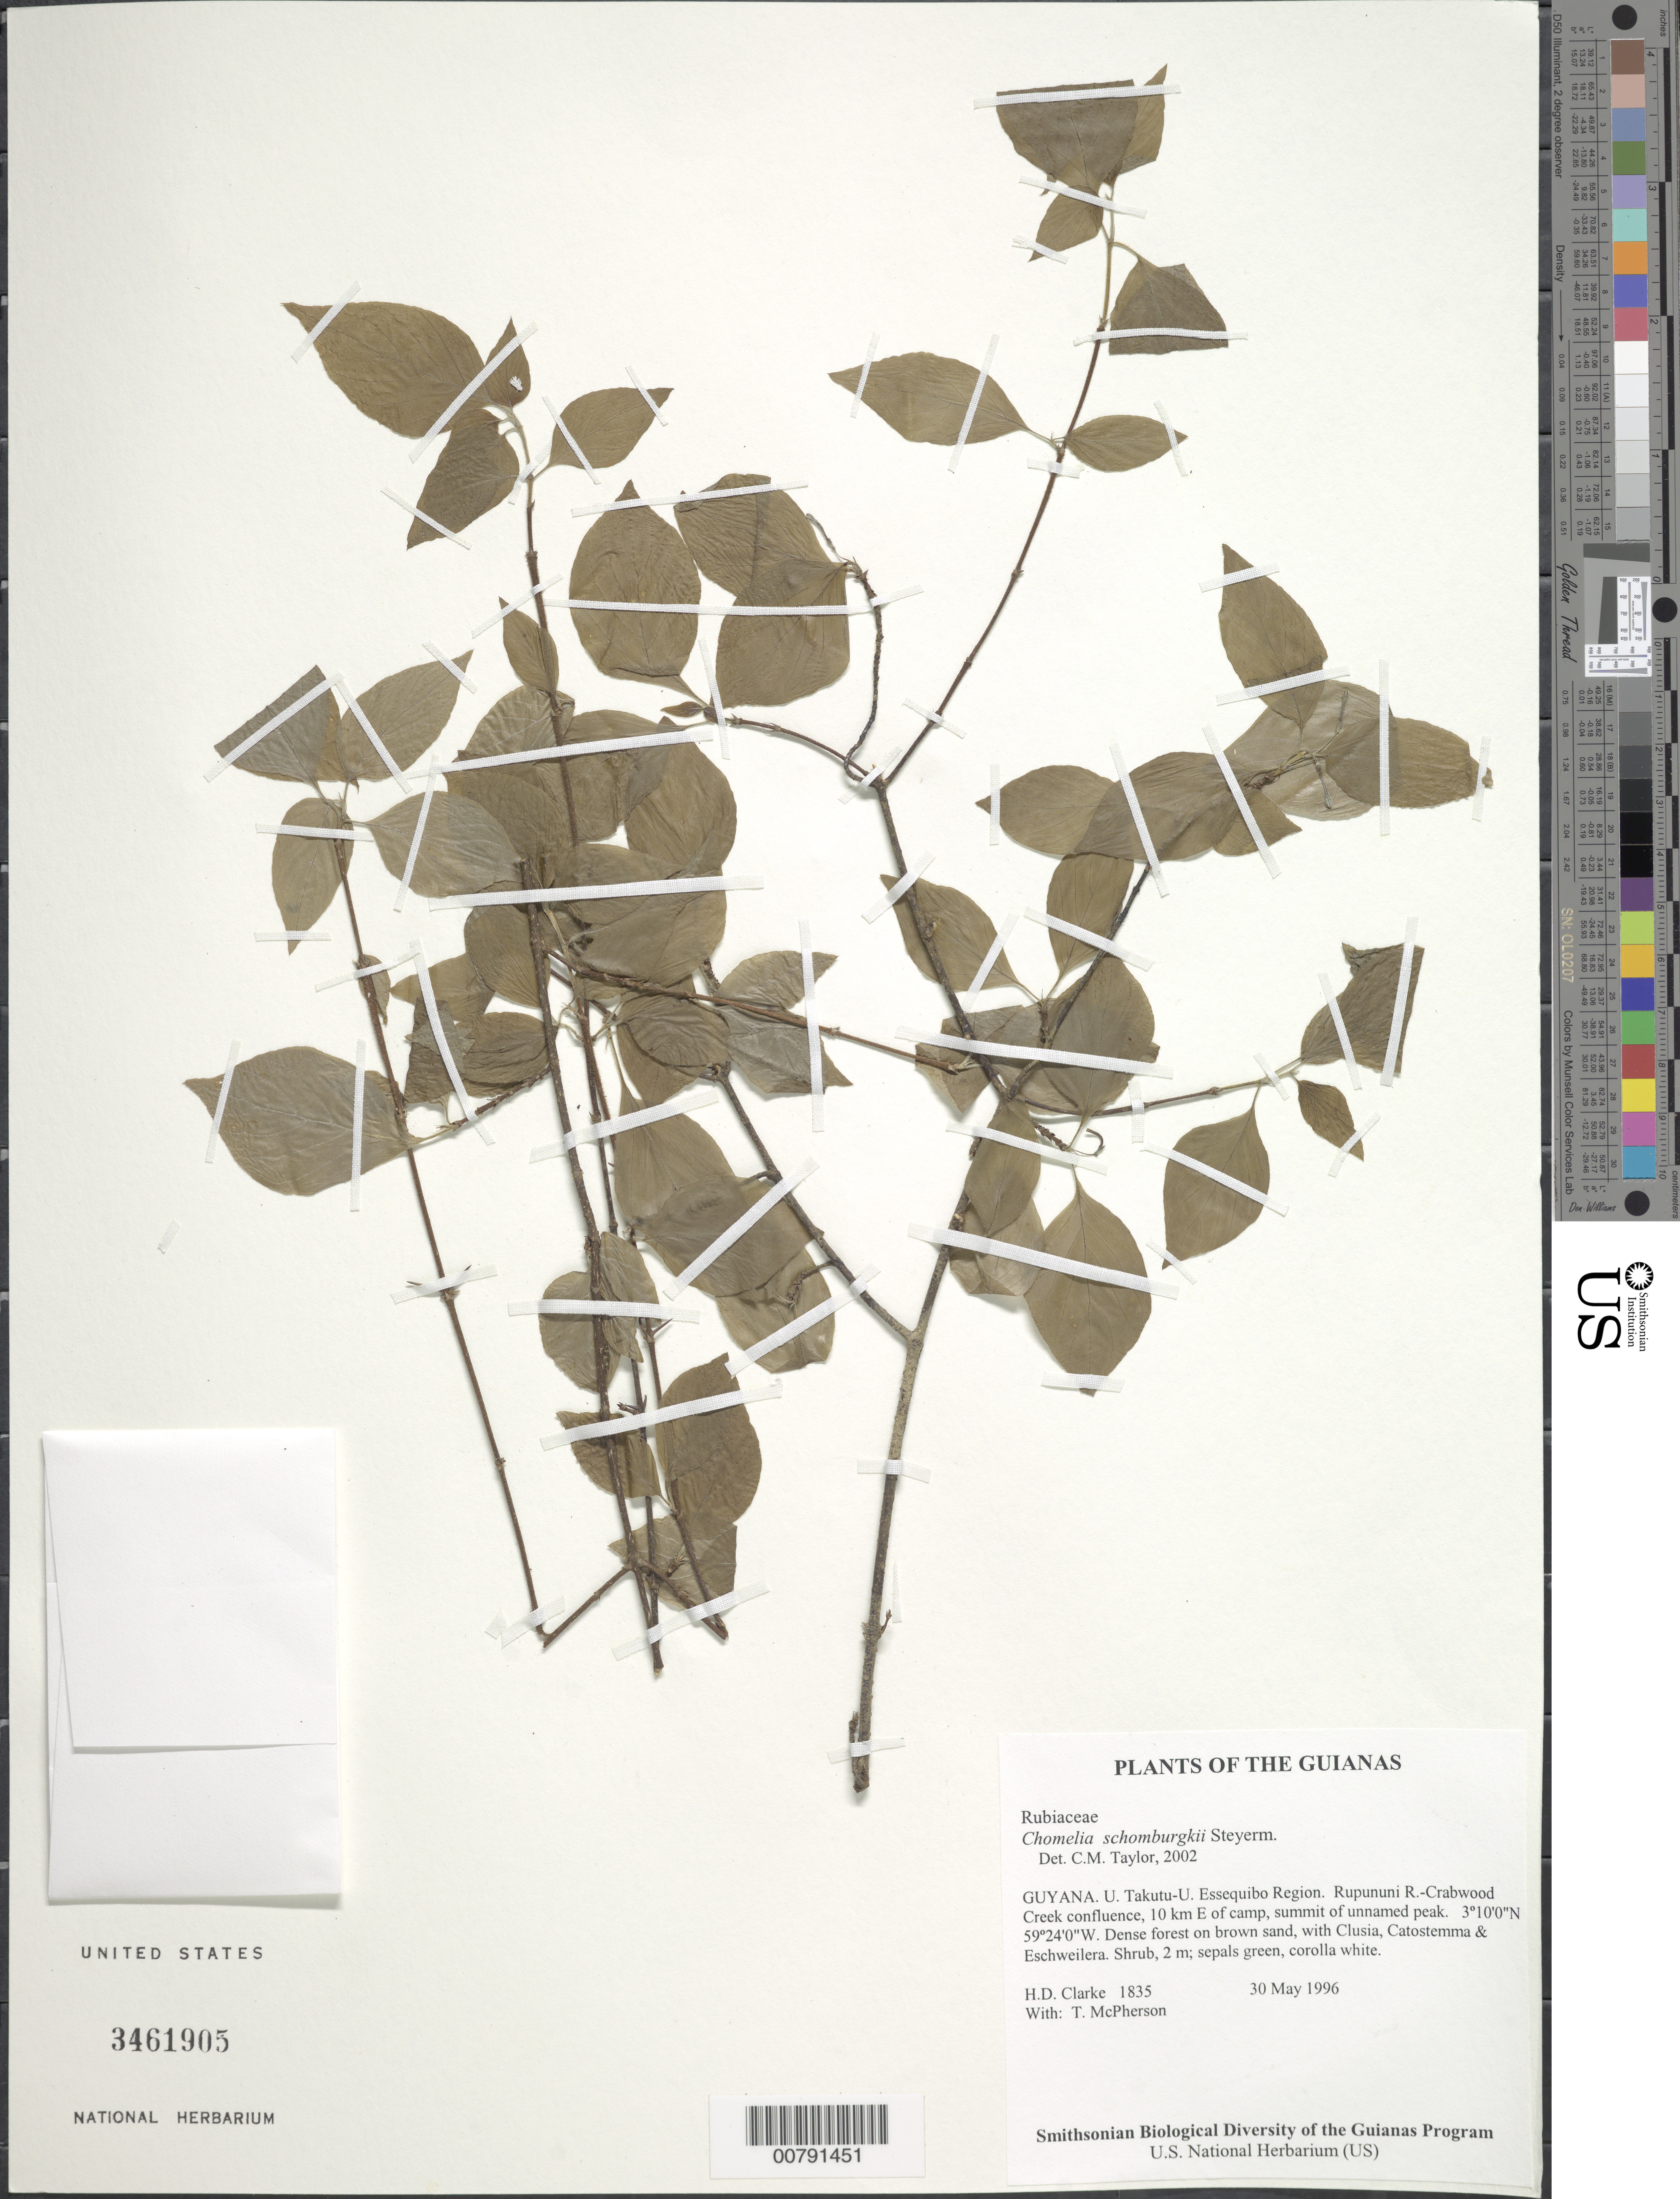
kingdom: Plantae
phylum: Tracheophyta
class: Magnoliopsida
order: Gentianales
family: Rubiaceae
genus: Chomelia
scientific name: Chomelia schomburgkii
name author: Steyerm.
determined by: Taylor, Charlotte M.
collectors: H. D. Clarke & T. McPherson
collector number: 1835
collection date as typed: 30 May 1996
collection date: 1996-05-30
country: Guyana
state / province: U. Takutu-U. Essequibo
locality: Rupununi R.-Crabwood Creek confluence, 10 km E of camp, summit of unnamed peak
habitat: Dense forest on brown sand, with Clusia, Catostemma & Eschweilera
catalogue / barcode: US 3461905